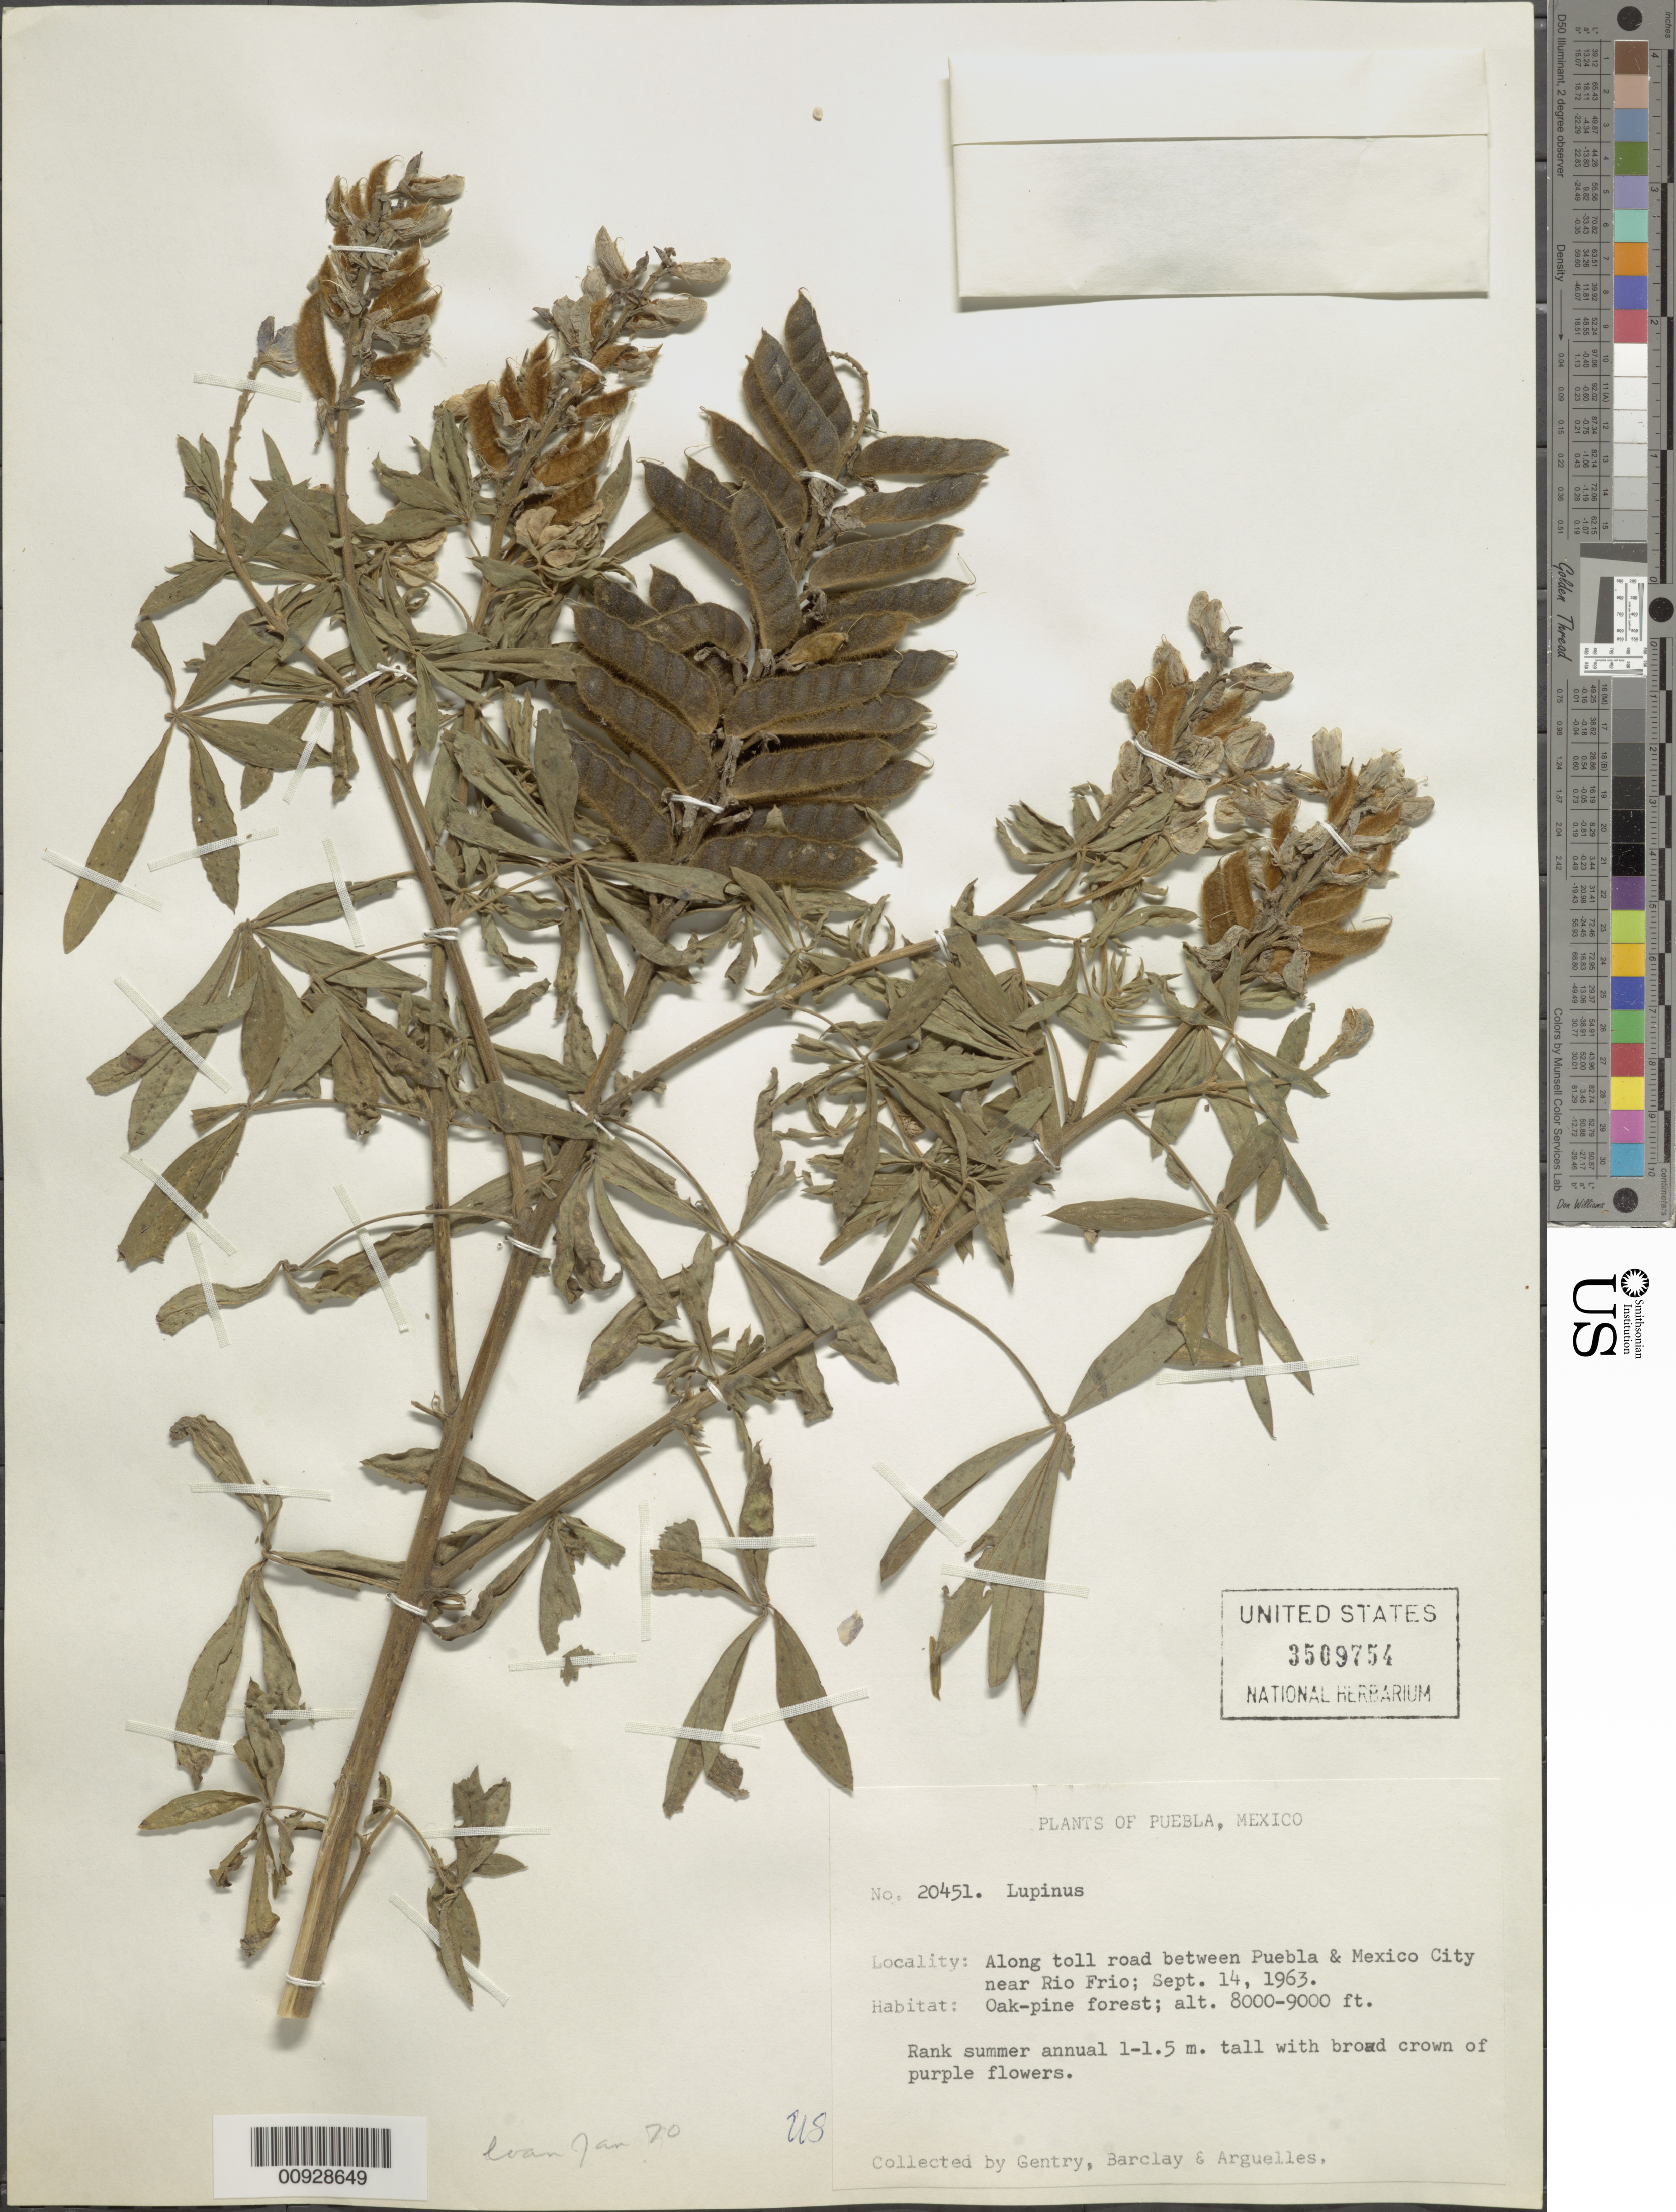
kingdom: Plantae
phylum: Tracheophyta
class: Magnoliopsida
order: Fabales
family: Fabaceae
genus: Lupinus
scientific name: Lupinus sp.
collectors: Gentry, --, -- Barclay & Arguelles, --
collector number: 20451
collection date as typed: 14 Sep 1963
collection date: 1963-09-14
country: Mexico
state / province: Puebla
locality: Along toll road between Puebla and Mexico City near Río Frío.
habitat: Oak-pine forest.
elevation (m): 2438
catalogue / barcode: US 3509754